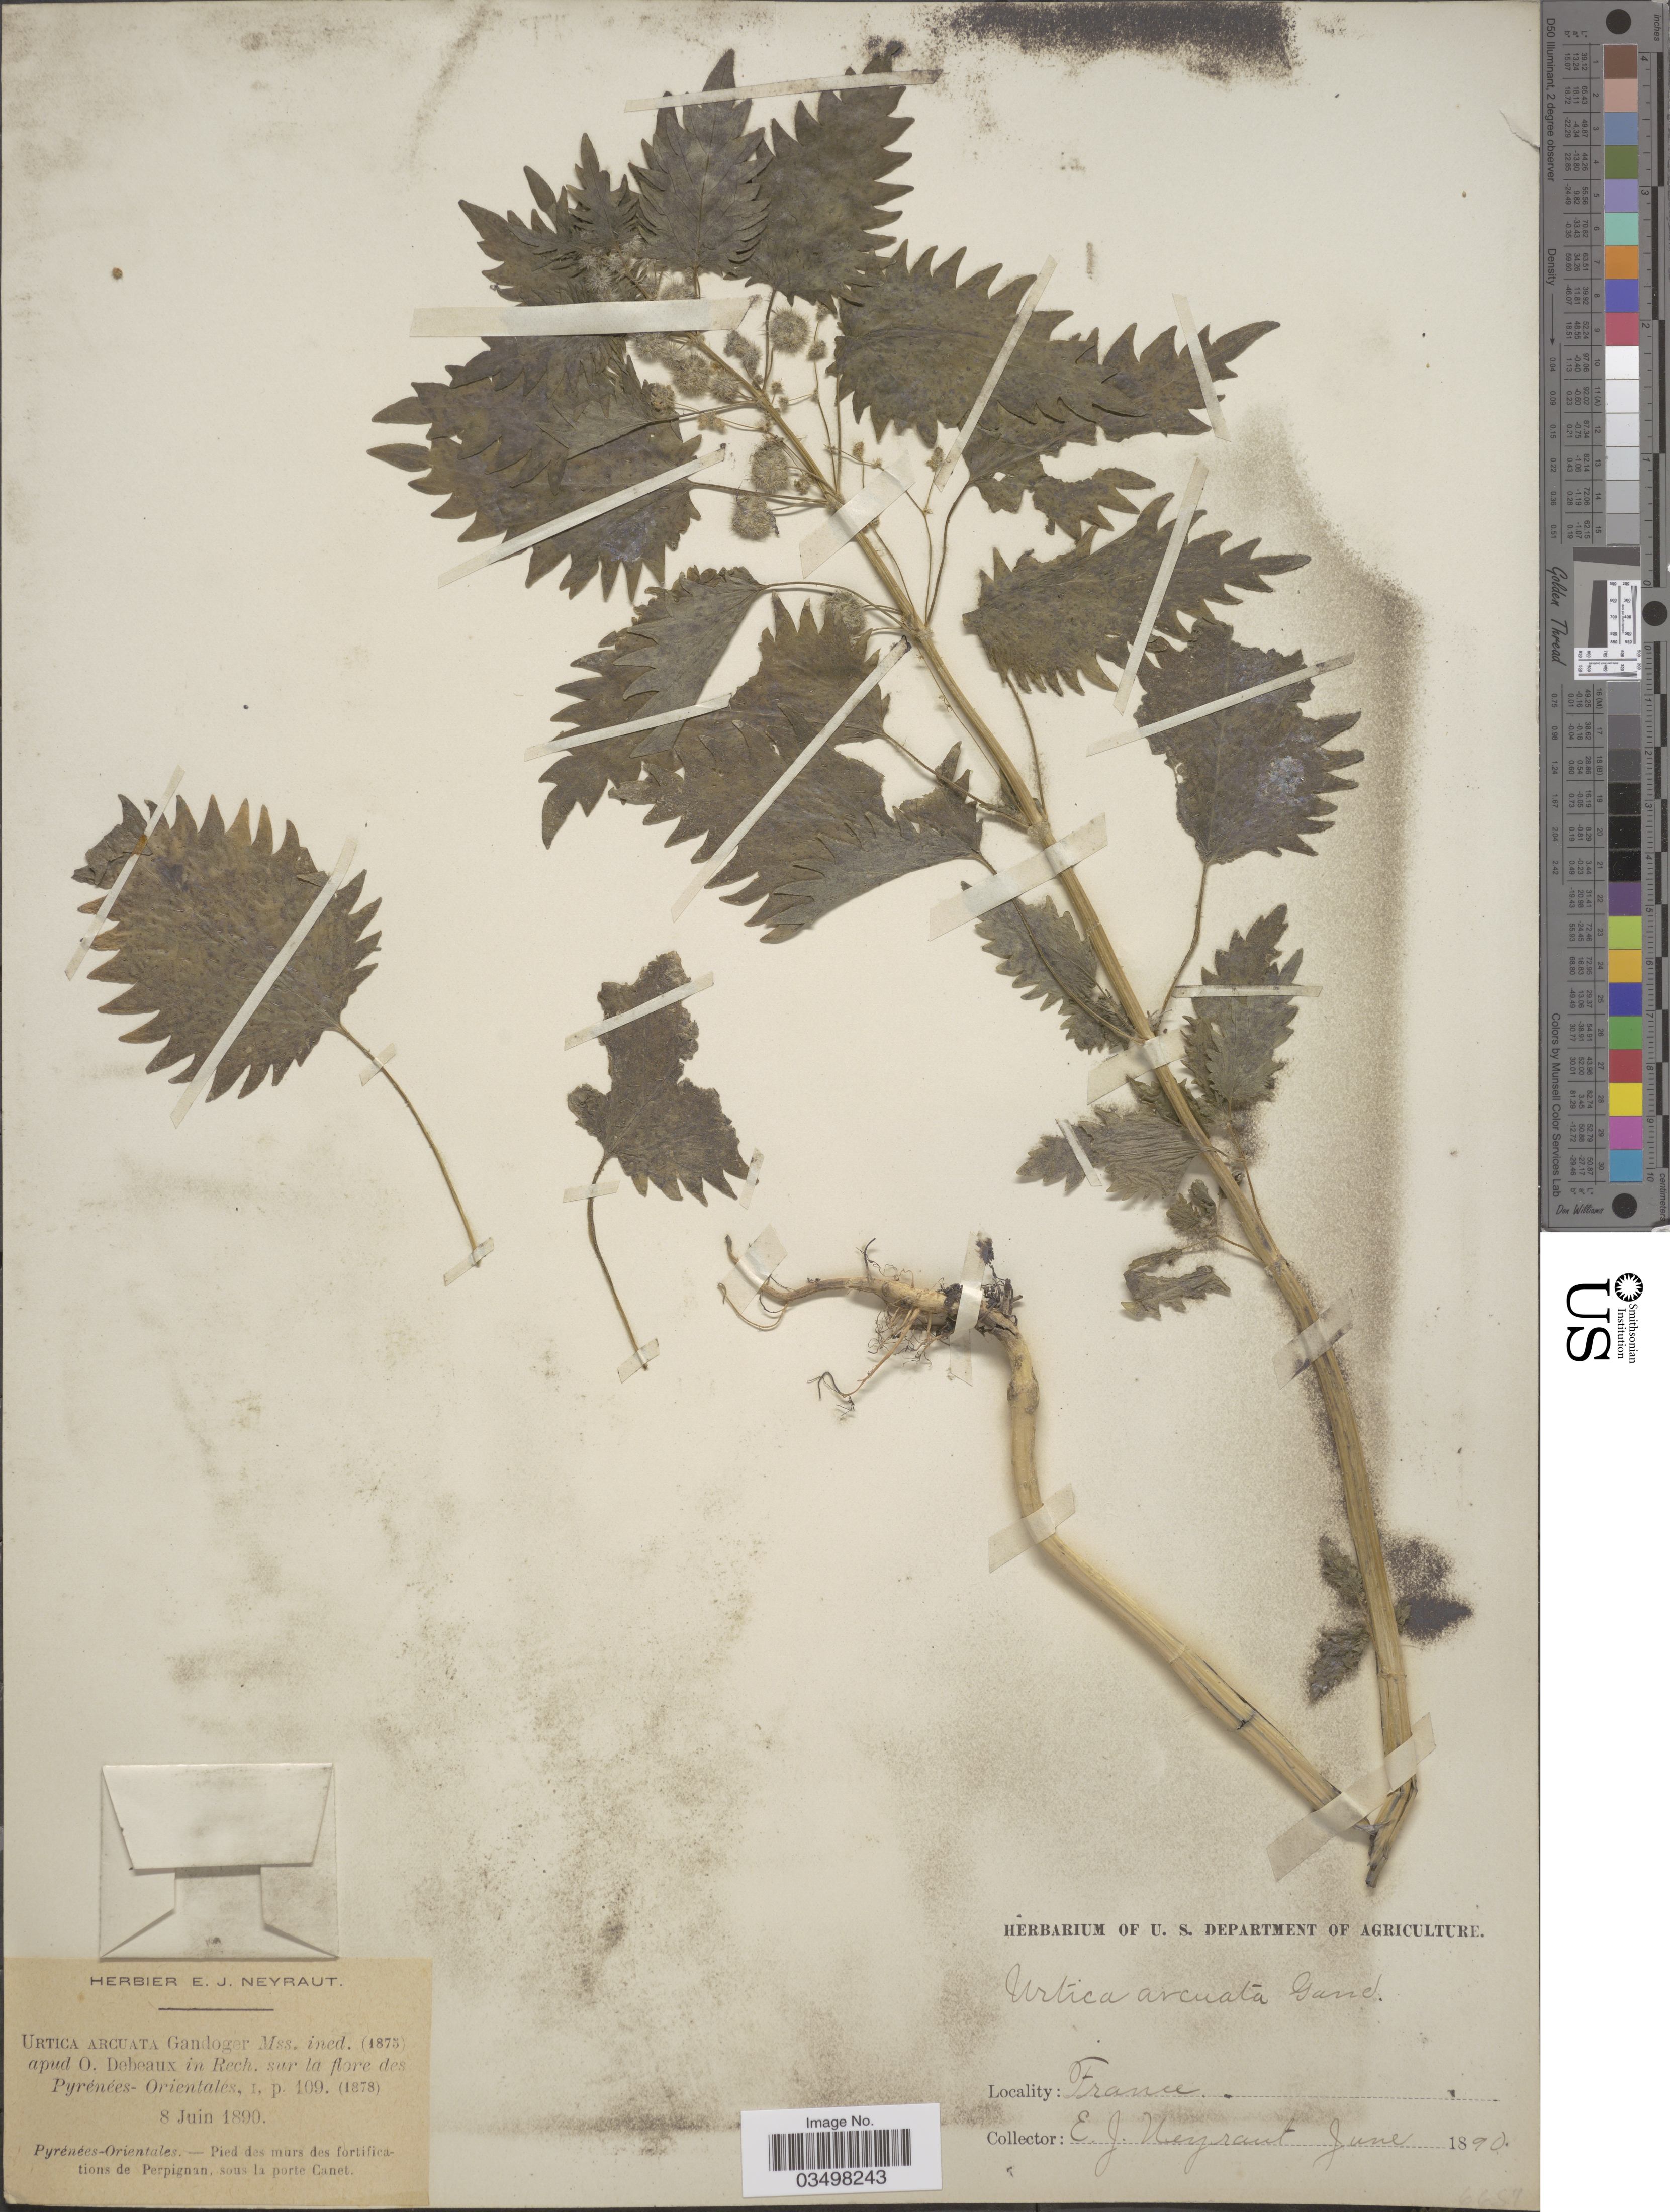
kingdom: Plantae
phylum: Tracheophyta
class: Magnoliopsida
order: Rosales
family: Urticaceae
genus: Urtica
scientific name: Urtica arcuata Gand., ined.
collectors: E. Neyraut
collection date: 1890-06-08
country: France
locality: Pyrénees-Orientales. Pied des mars des fortifications de Perpignan, sous la porte Canet.